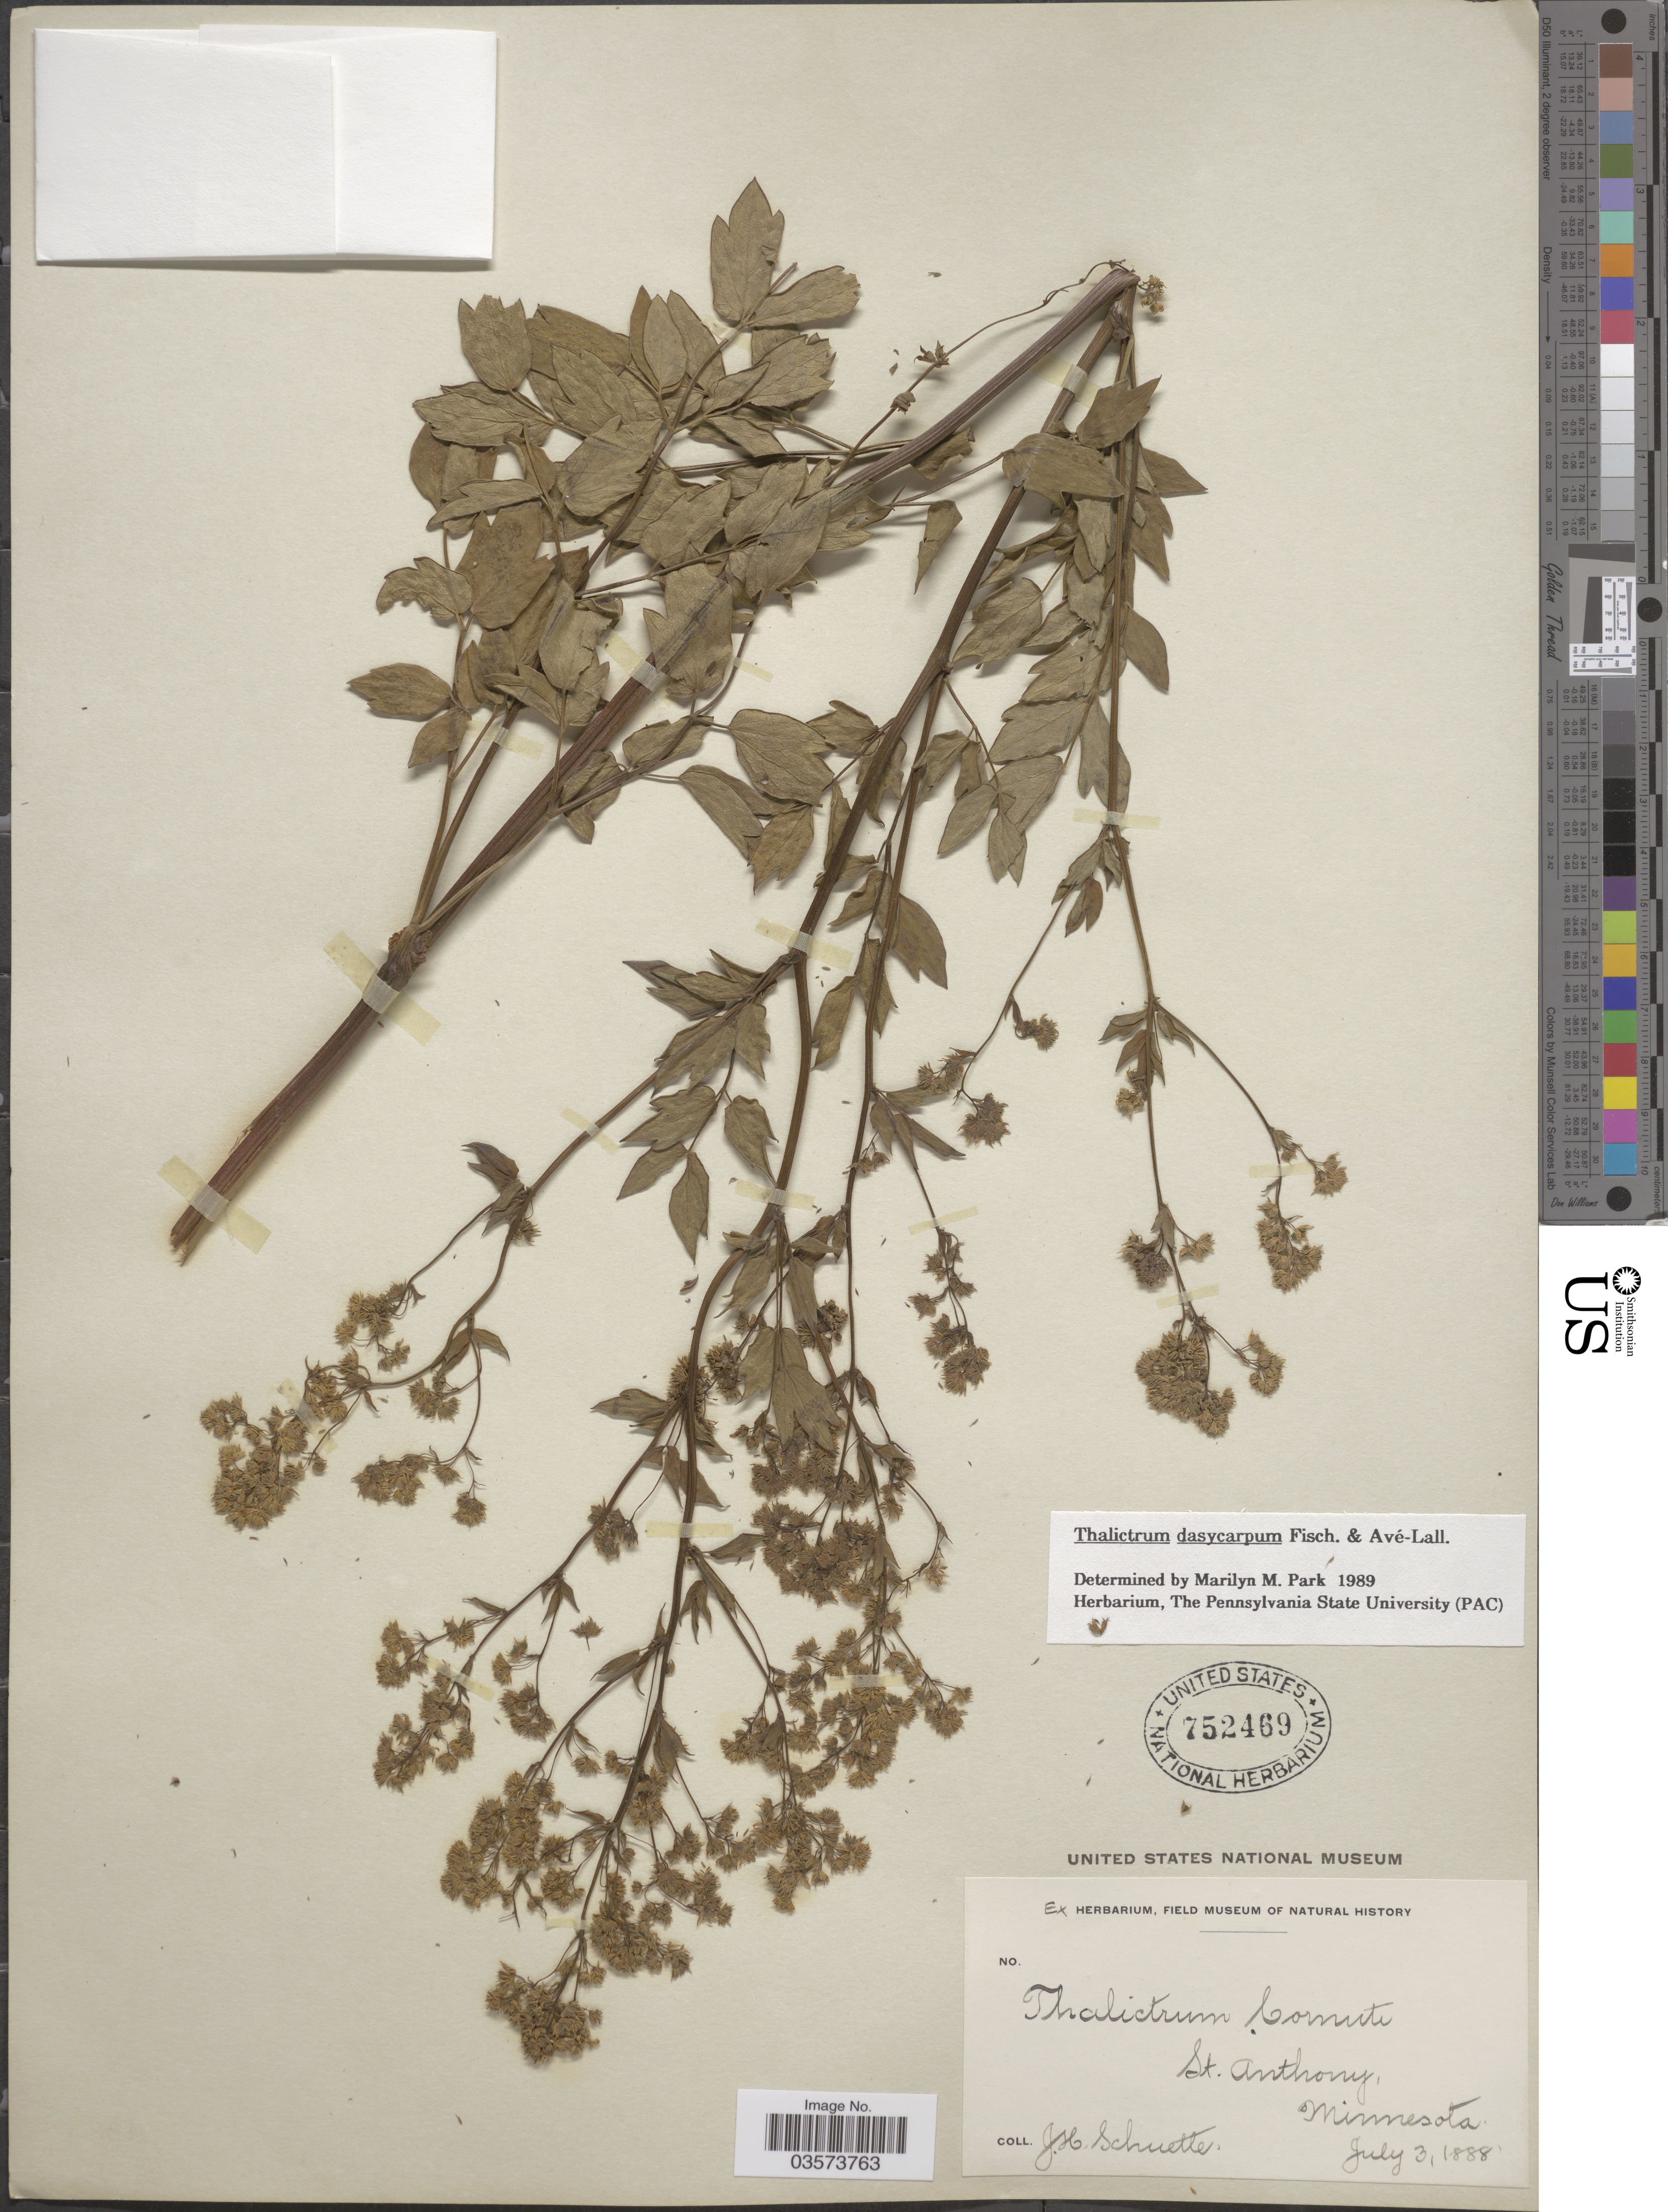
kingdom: Plantae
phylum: Tracheophyta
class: Magnoliopsida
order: Ranunculales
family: Ranunculaceae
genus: Thalictrum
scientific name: Thalictrum dasycarpum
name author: Fisch. & Avé-Lall.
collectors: J. H. Schuette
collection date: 1888-07-03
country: United States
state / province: Minnesota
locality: St. Anthony.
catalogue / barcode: US 752469